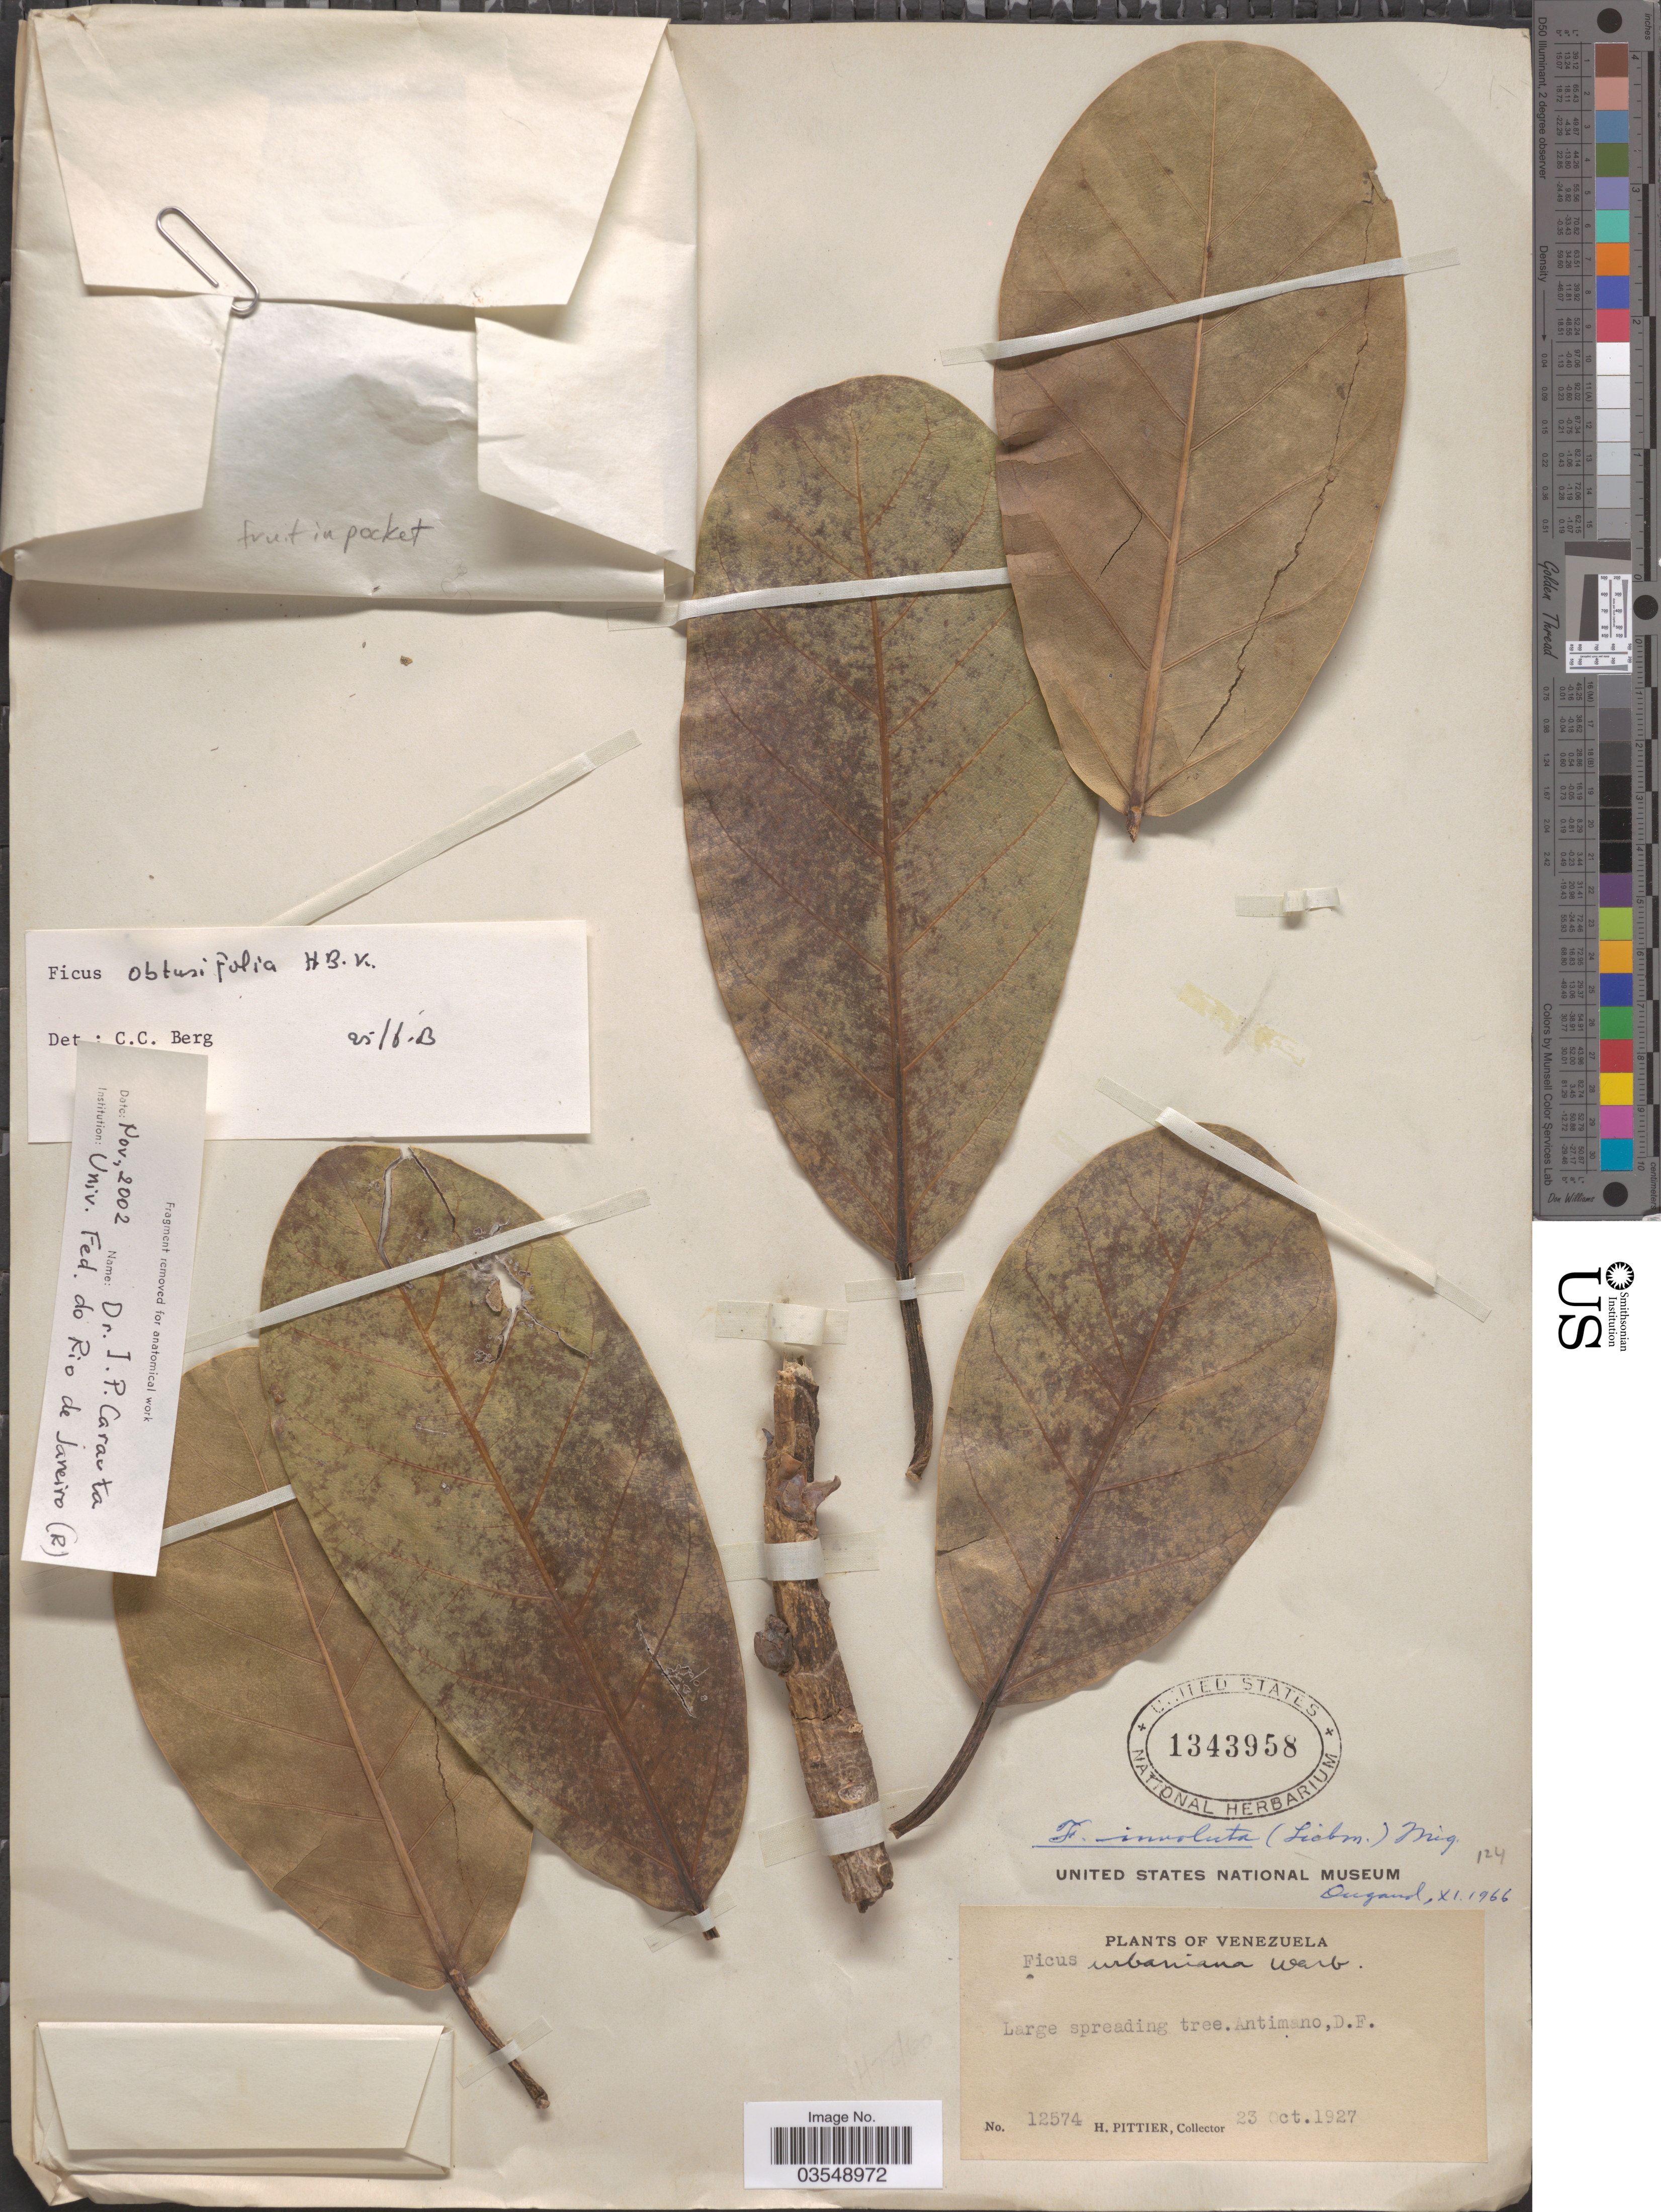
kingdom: Plantae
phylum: Tracheophyta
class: Magnoliopsida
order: Rosales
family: Moraceae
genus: Ficus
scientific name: Ficus obtusifolia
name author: Kunth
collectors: H. F. Pittier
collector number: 12574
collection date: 1927-10-23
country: Venezuela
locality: Antimano, D.F.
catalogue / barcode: US 1343958